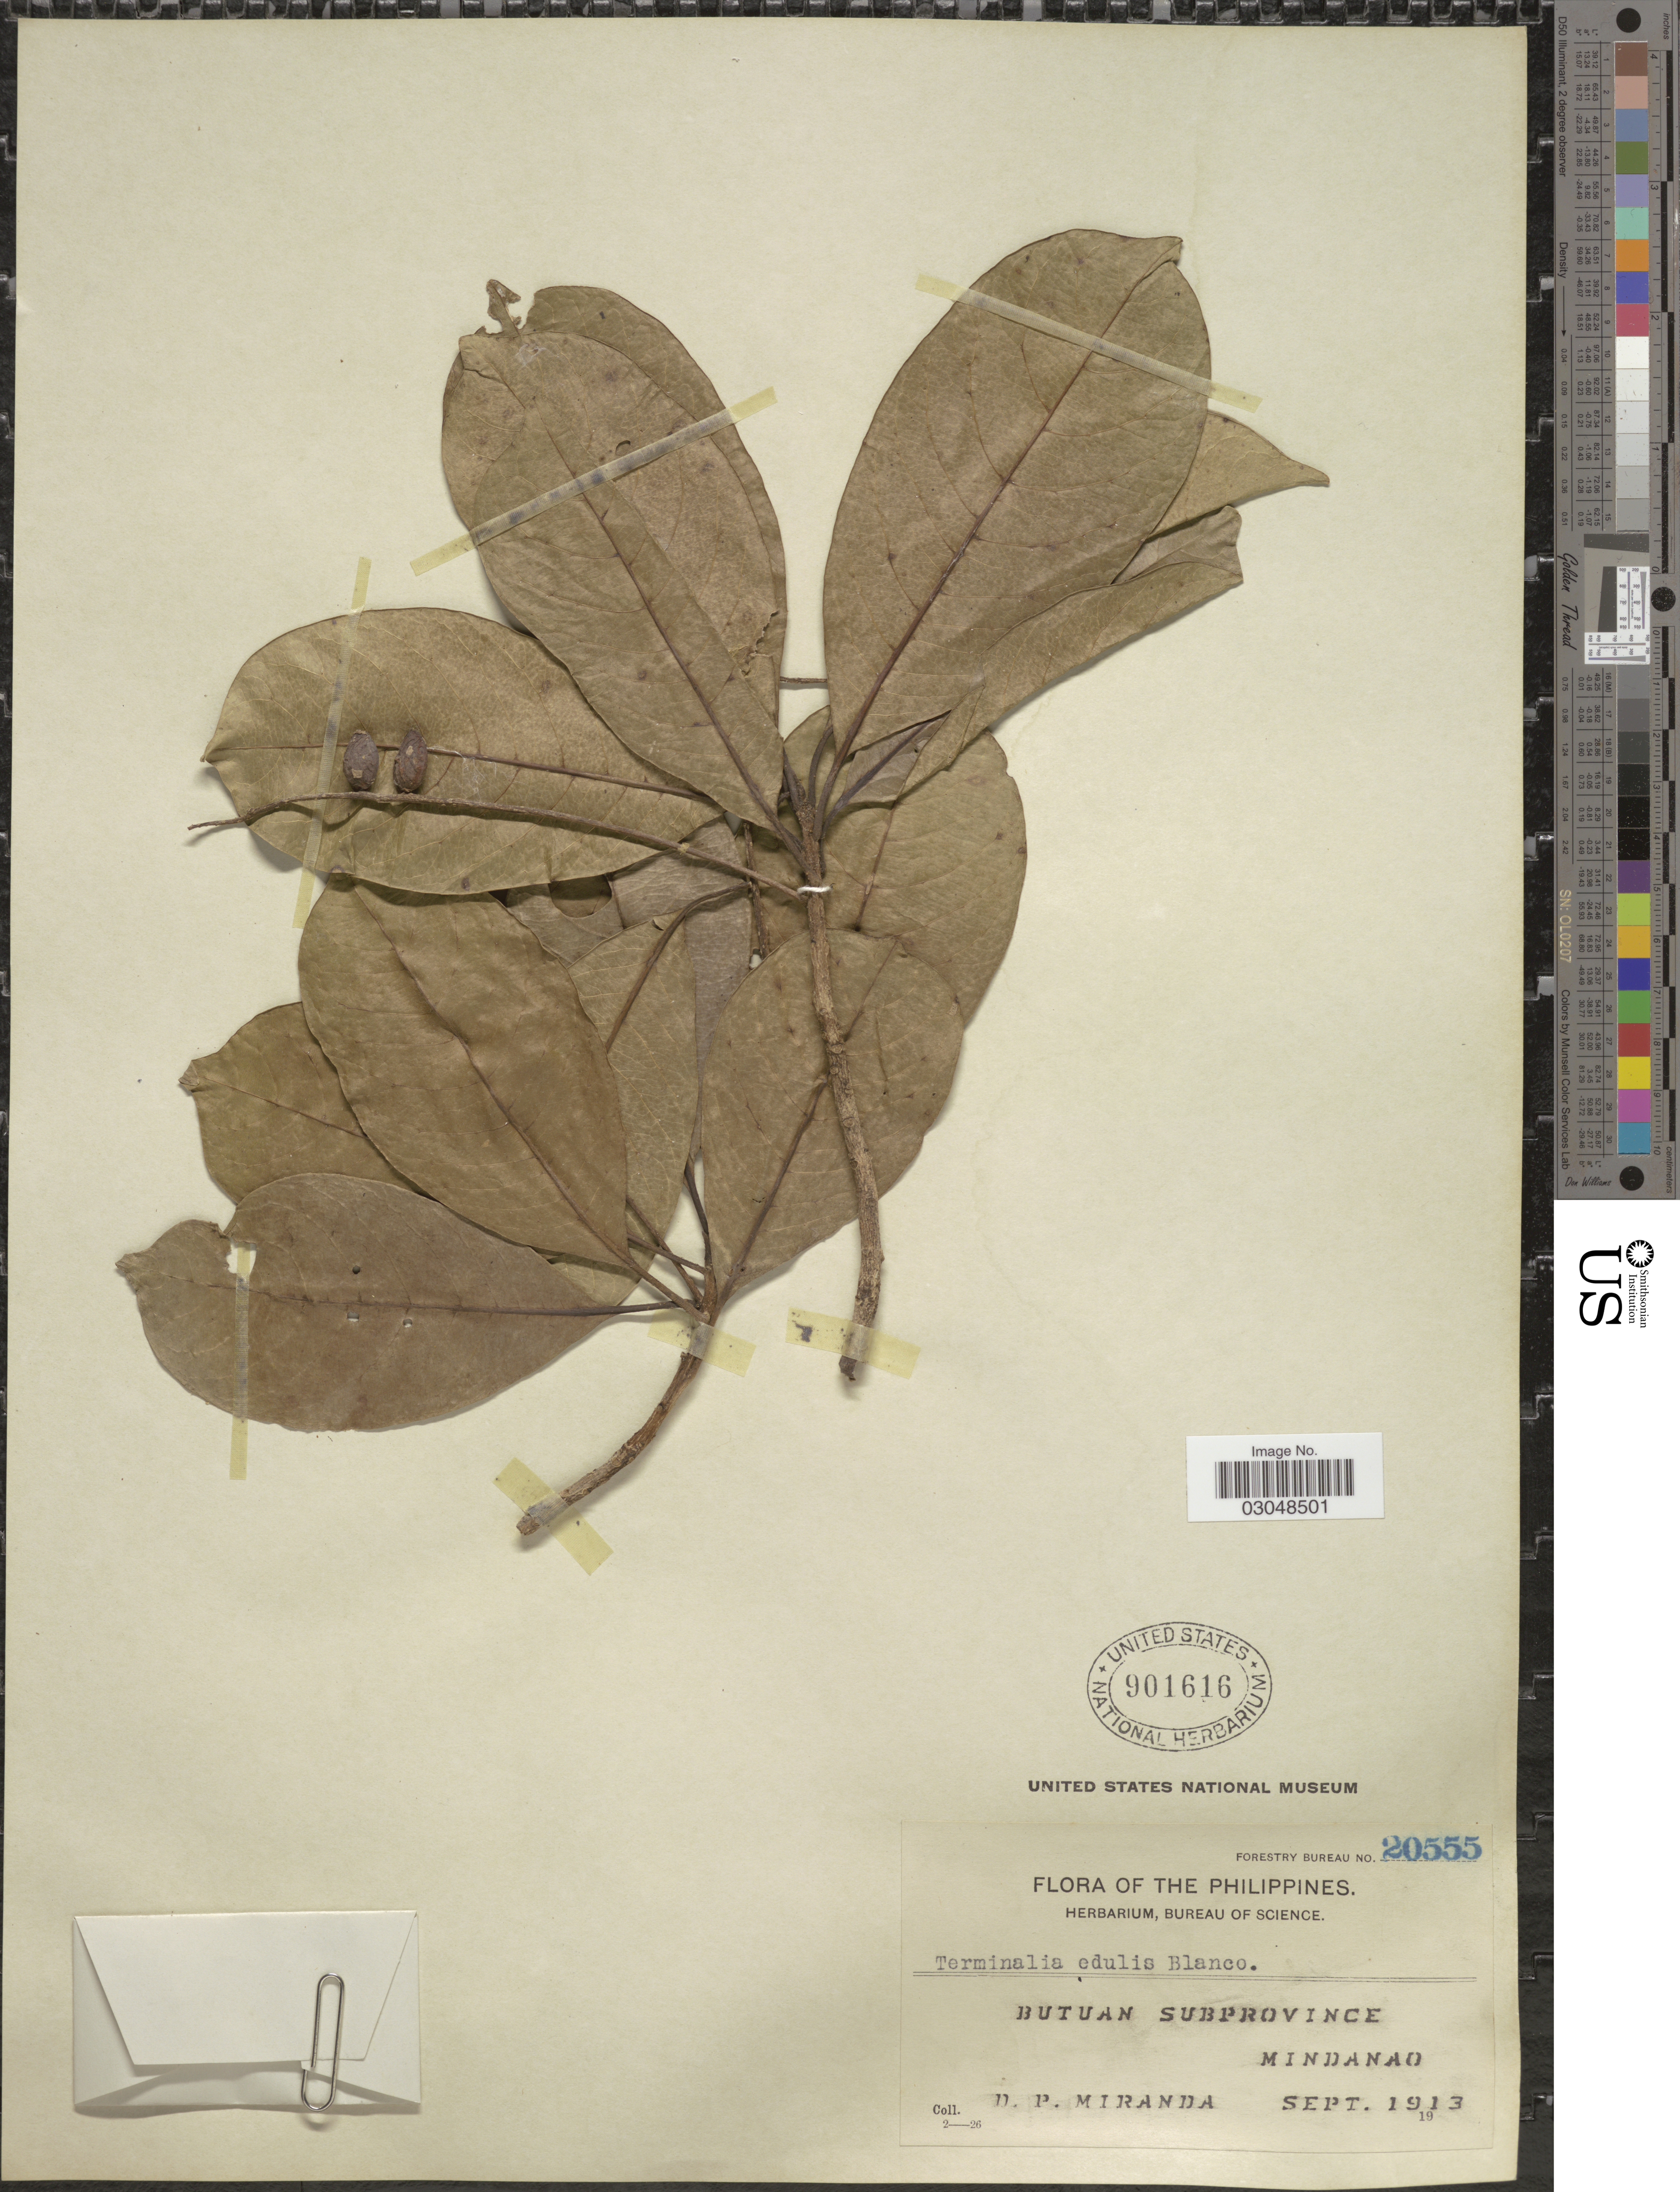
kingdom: Plantae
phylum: Tracheophyta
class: Magnoliopsida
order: Myrtales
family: Combretaceae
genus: Terminalia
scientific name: Terminalia microcarpa subsp. microcarpa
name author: Decne.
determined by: (US) Smithsonian Institution - National Museum of Natural History - Department of Botany (UNITED STATES)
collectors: D. P. Miranda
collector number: Forestry Bureau 20555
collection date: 1913-09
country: Philippines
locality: Butuan Subprovince, Mindanao.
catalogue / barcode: US 901616